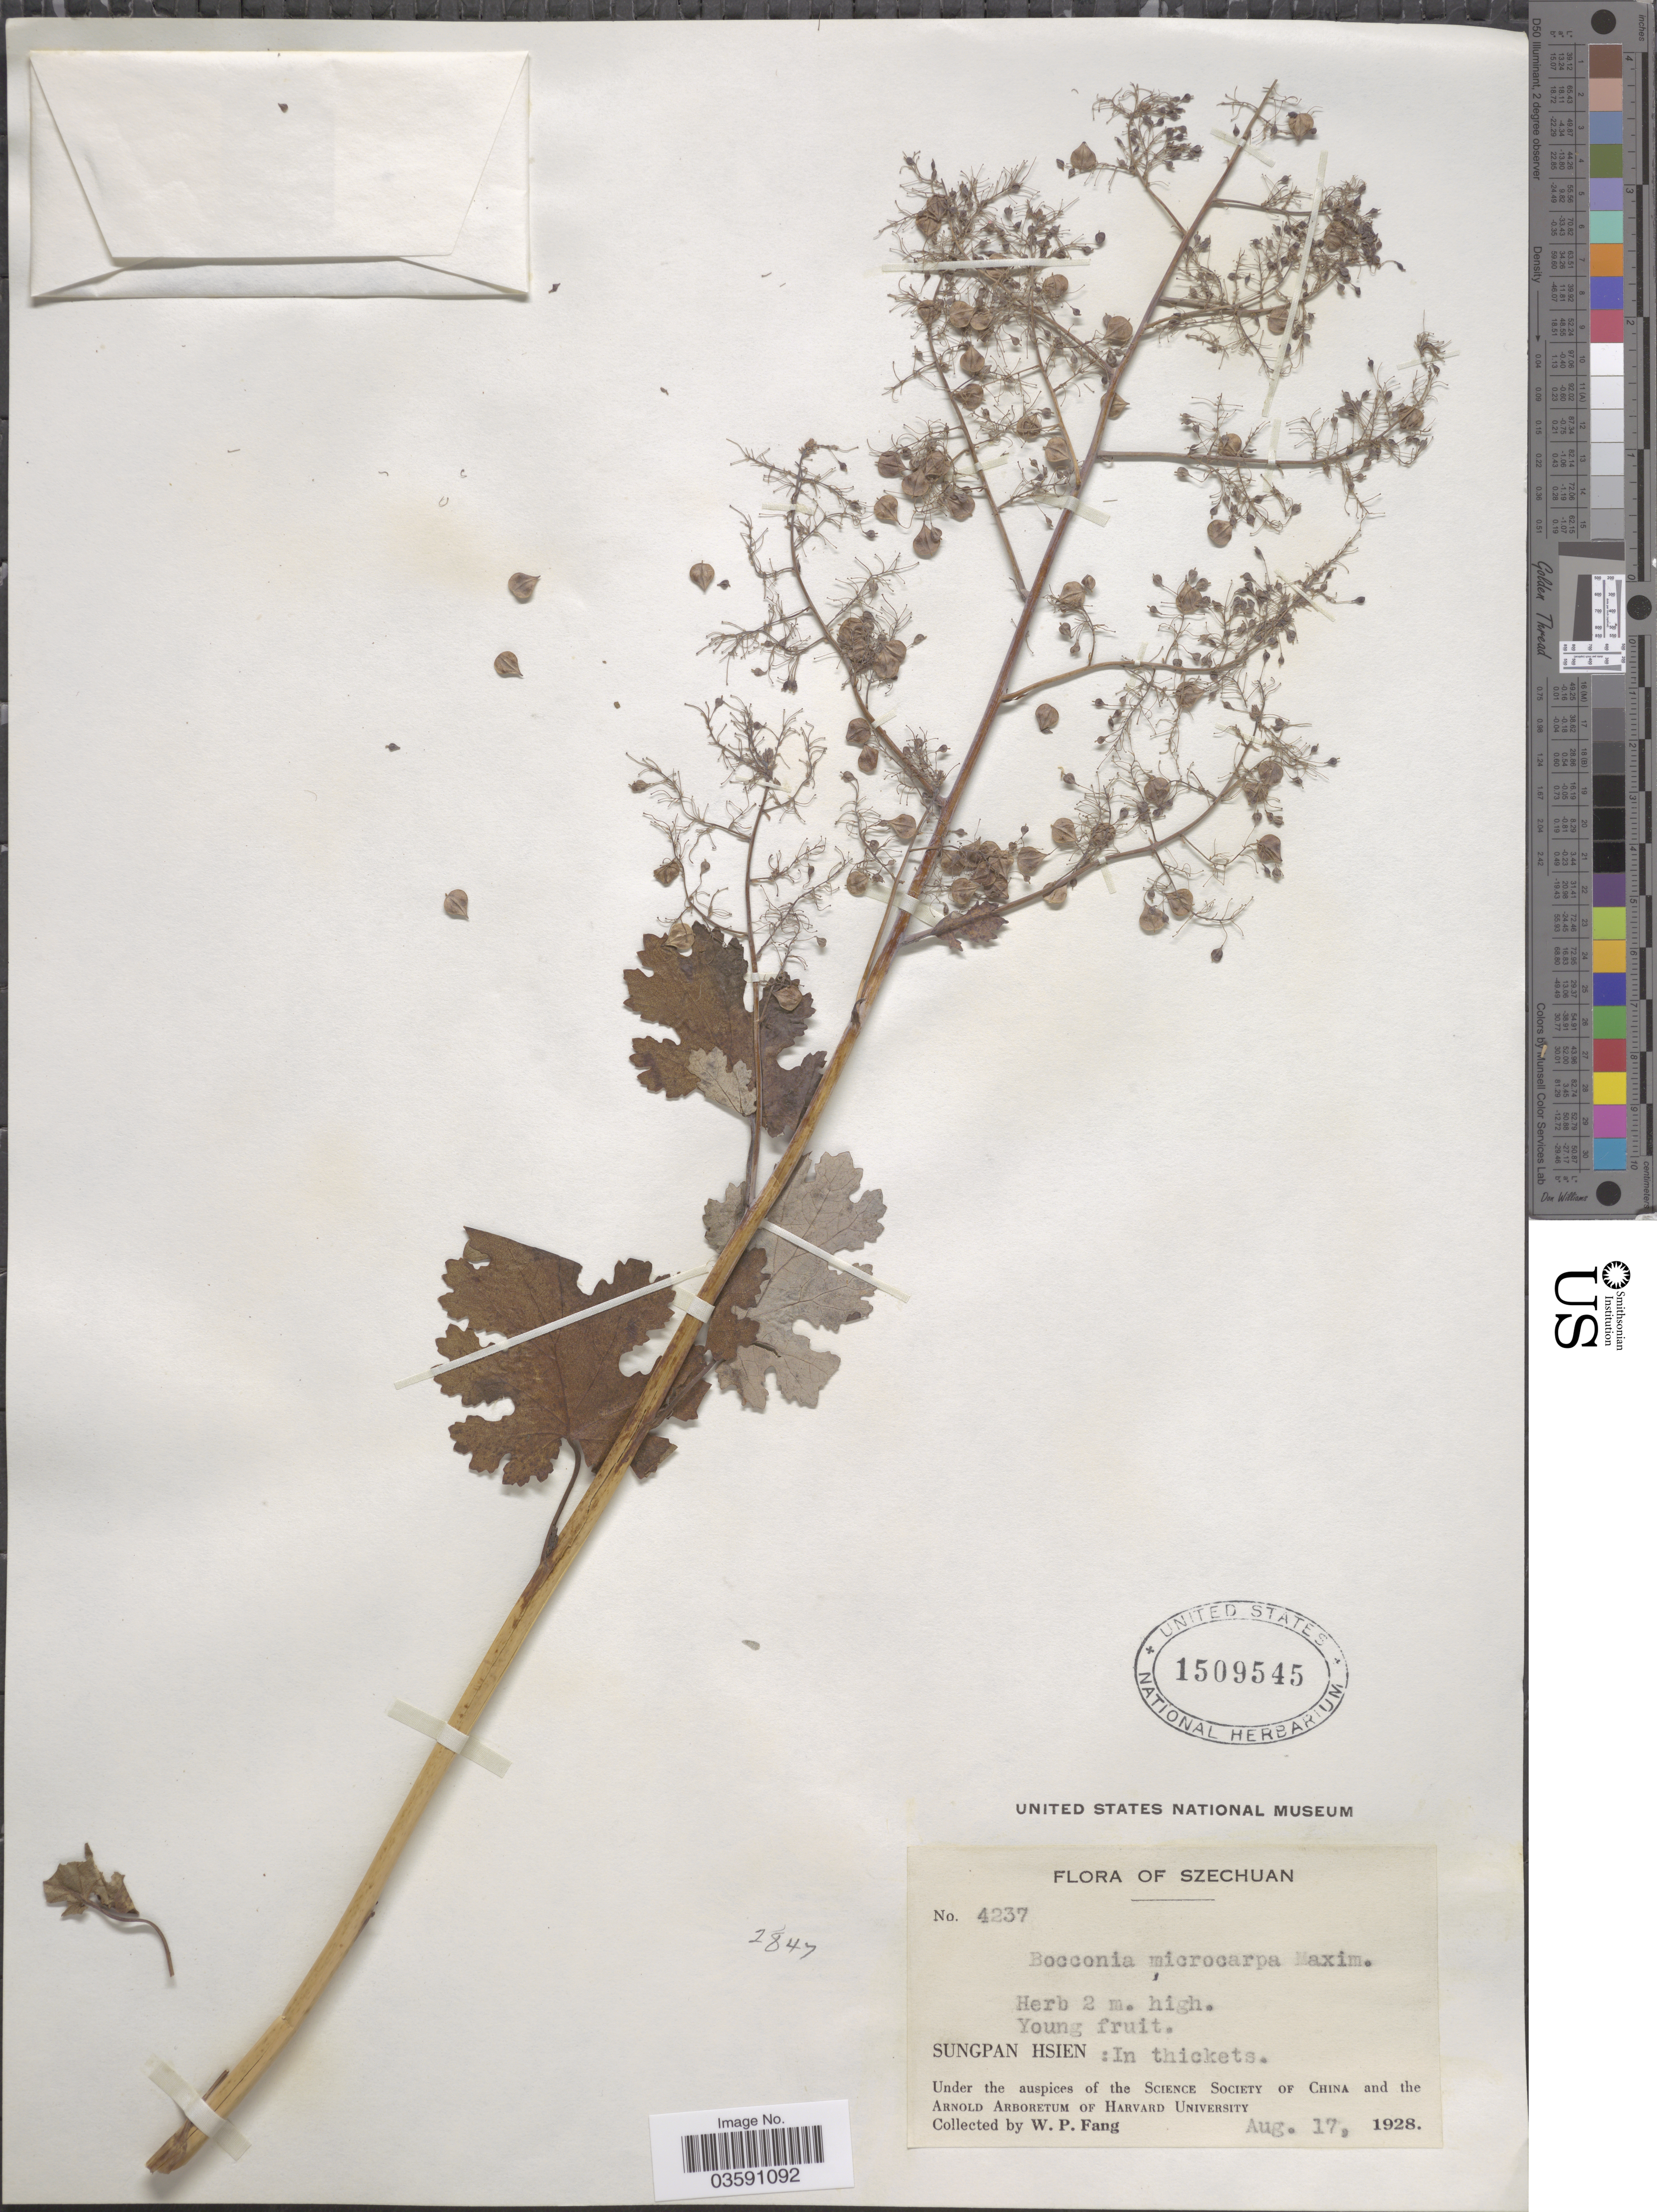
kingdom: Plantae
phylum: Tracheophyta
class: Magnoliopsida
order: Ranunculales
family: Papaveraceae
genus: Macleaya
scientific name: Macleaya microcarpa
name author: (Maxim.) Fedde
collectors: W. P. Fang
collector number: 4237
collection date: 1928-08-17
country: China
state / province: Sichuan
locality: Szechuan. Sungpan Hsien.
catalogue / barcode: US 1509545